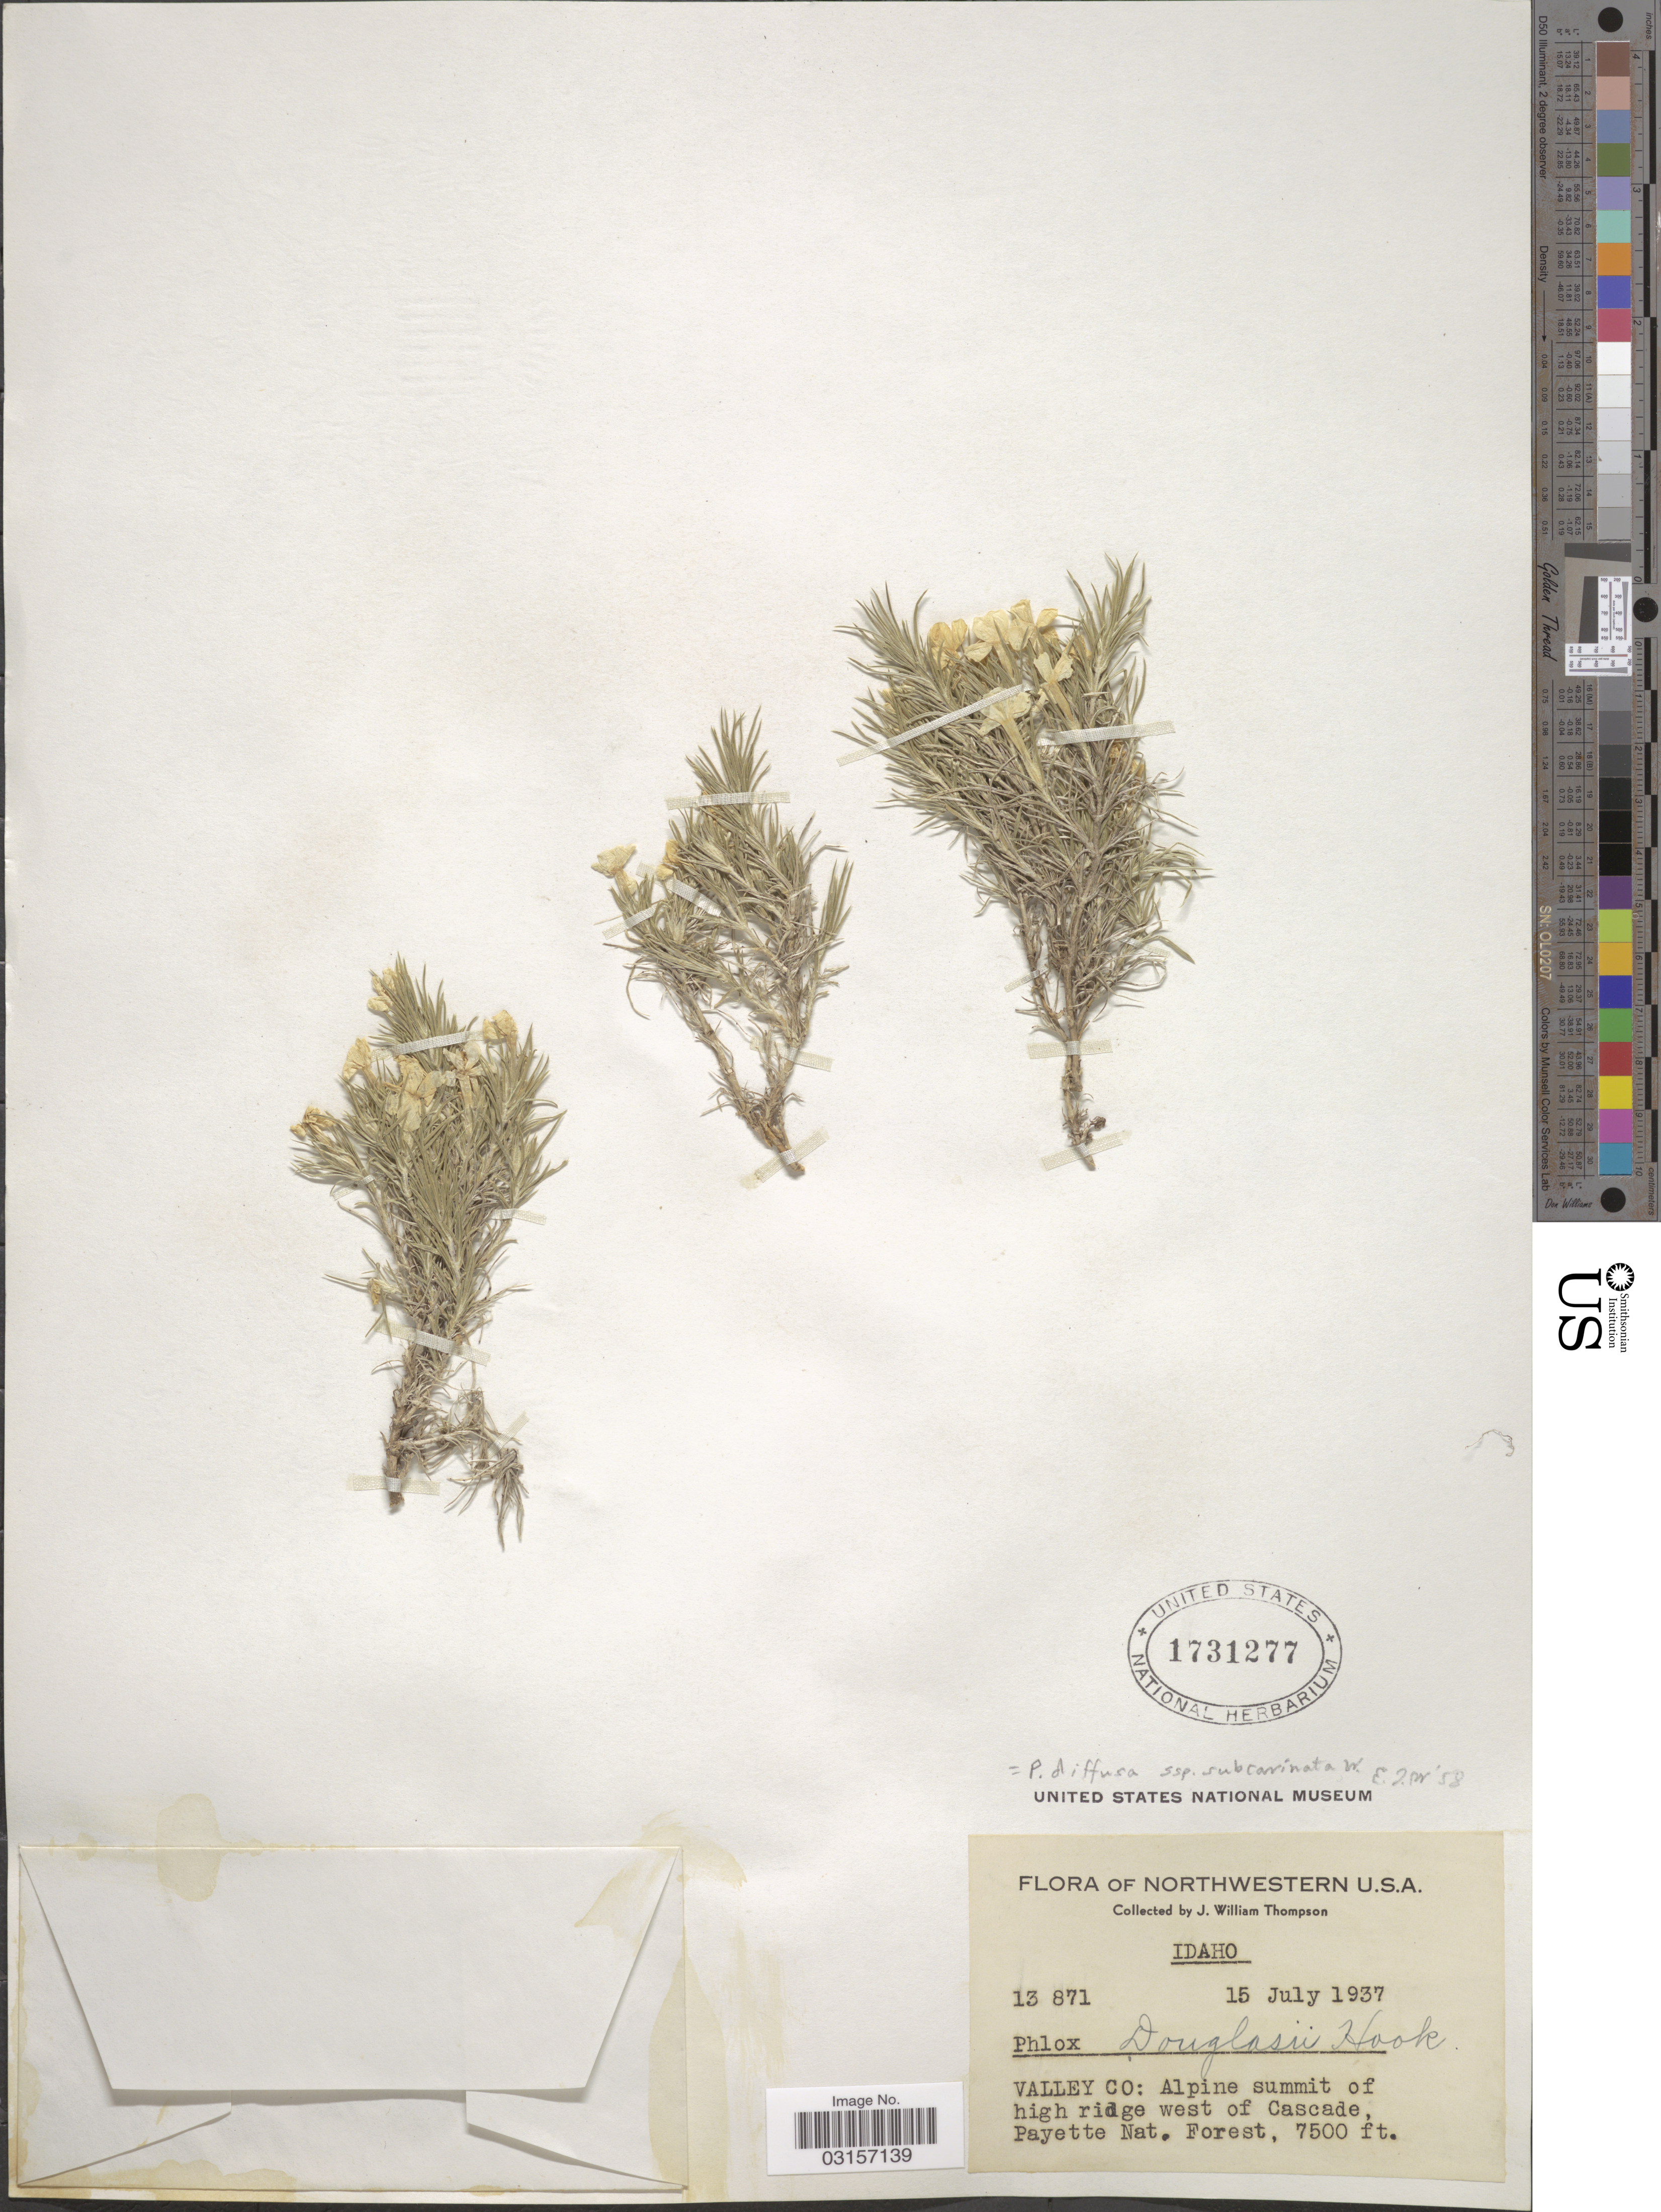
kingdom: Plantae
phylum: Tracheophyta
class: Magnoliopsida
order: Ericales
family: Polemoniaceae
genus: Phlox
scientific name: Phlox austromontana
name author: Coville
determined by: Mayfield, M. H.; Ferguson, C. J.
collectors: J. W. Thompson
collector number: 13871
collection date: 1937-07-15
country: United States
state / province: Idaho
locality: Northwestern U.S.A., Valley Co: Alpine summit of high ridge west of Cascade Payette Nat. Forest.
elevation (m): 2286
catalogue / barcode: US 1731277